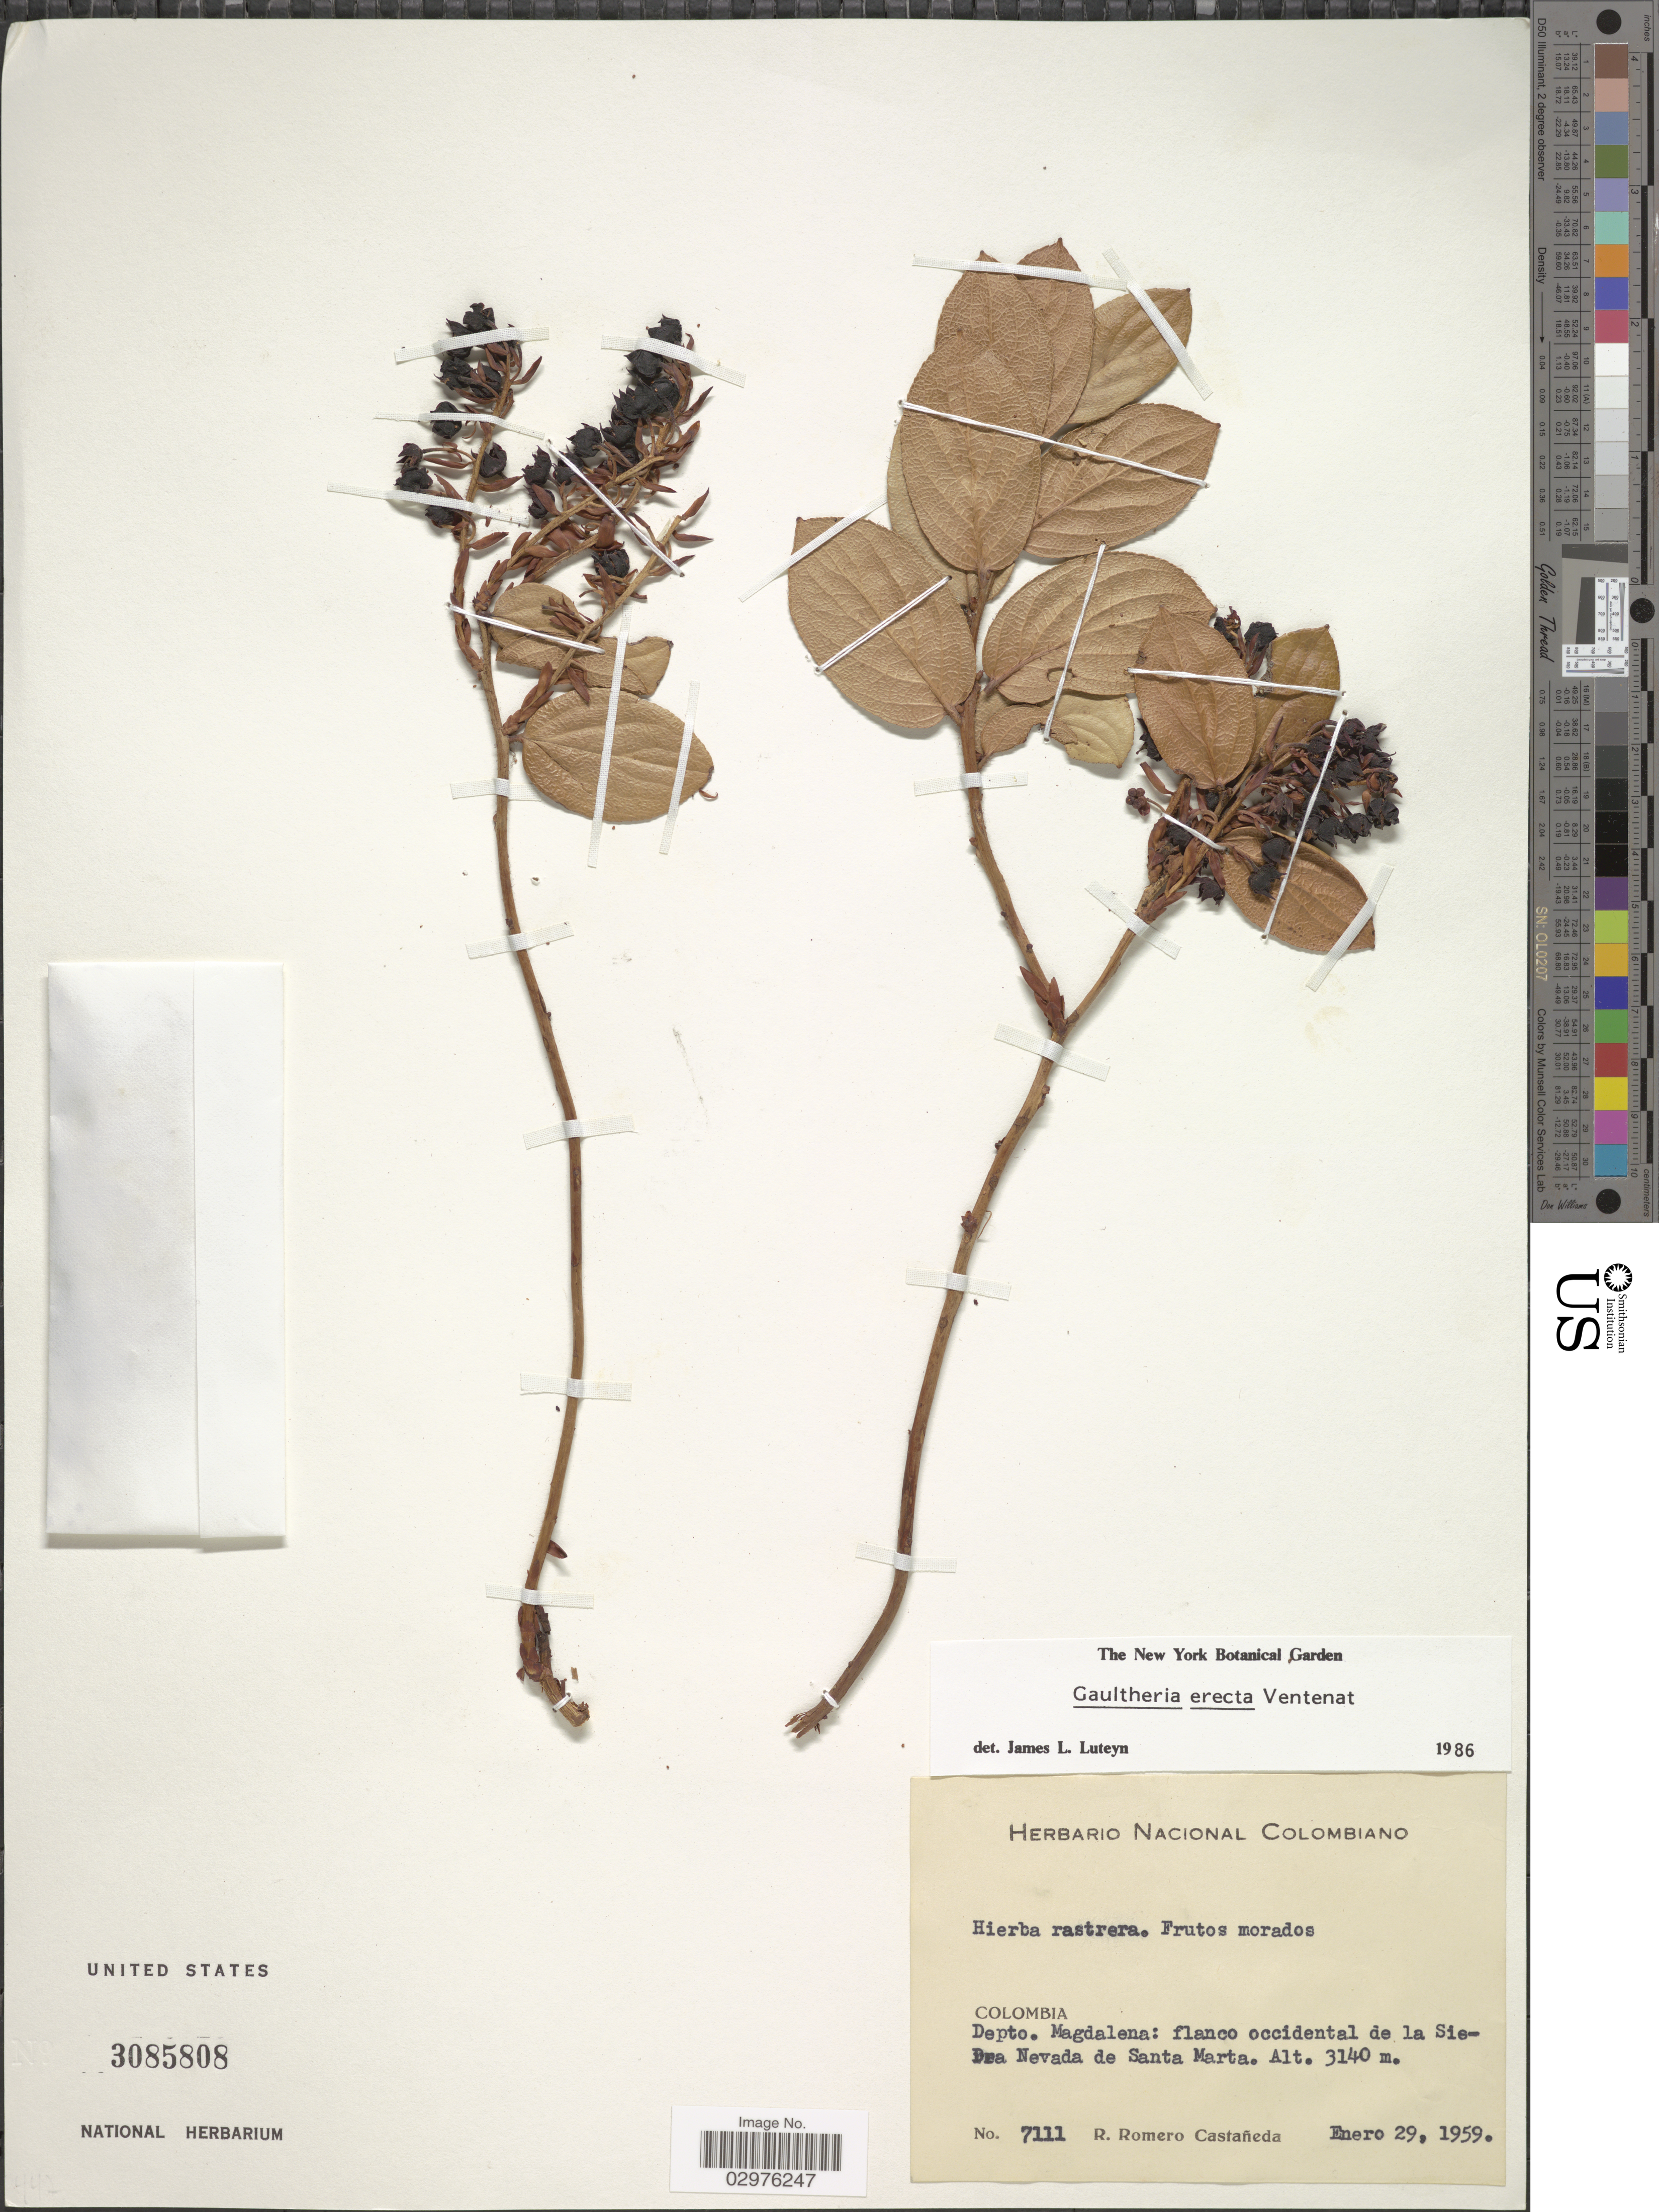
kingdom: Plantae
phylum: Tracheophyta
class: Magnoliopsida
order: Ericales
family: Ericaceae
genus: Gaultheria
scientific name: Gaultheria erecta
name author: Vent.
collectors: R. Romero Castañeda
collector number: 7111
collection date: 1959-01-29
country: Colombia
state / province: Magdalena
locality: Depto. Magdalena: flanco occidental de la Sierra Nevada de Santa Marta.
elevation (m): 3140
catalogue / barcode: US 3085808